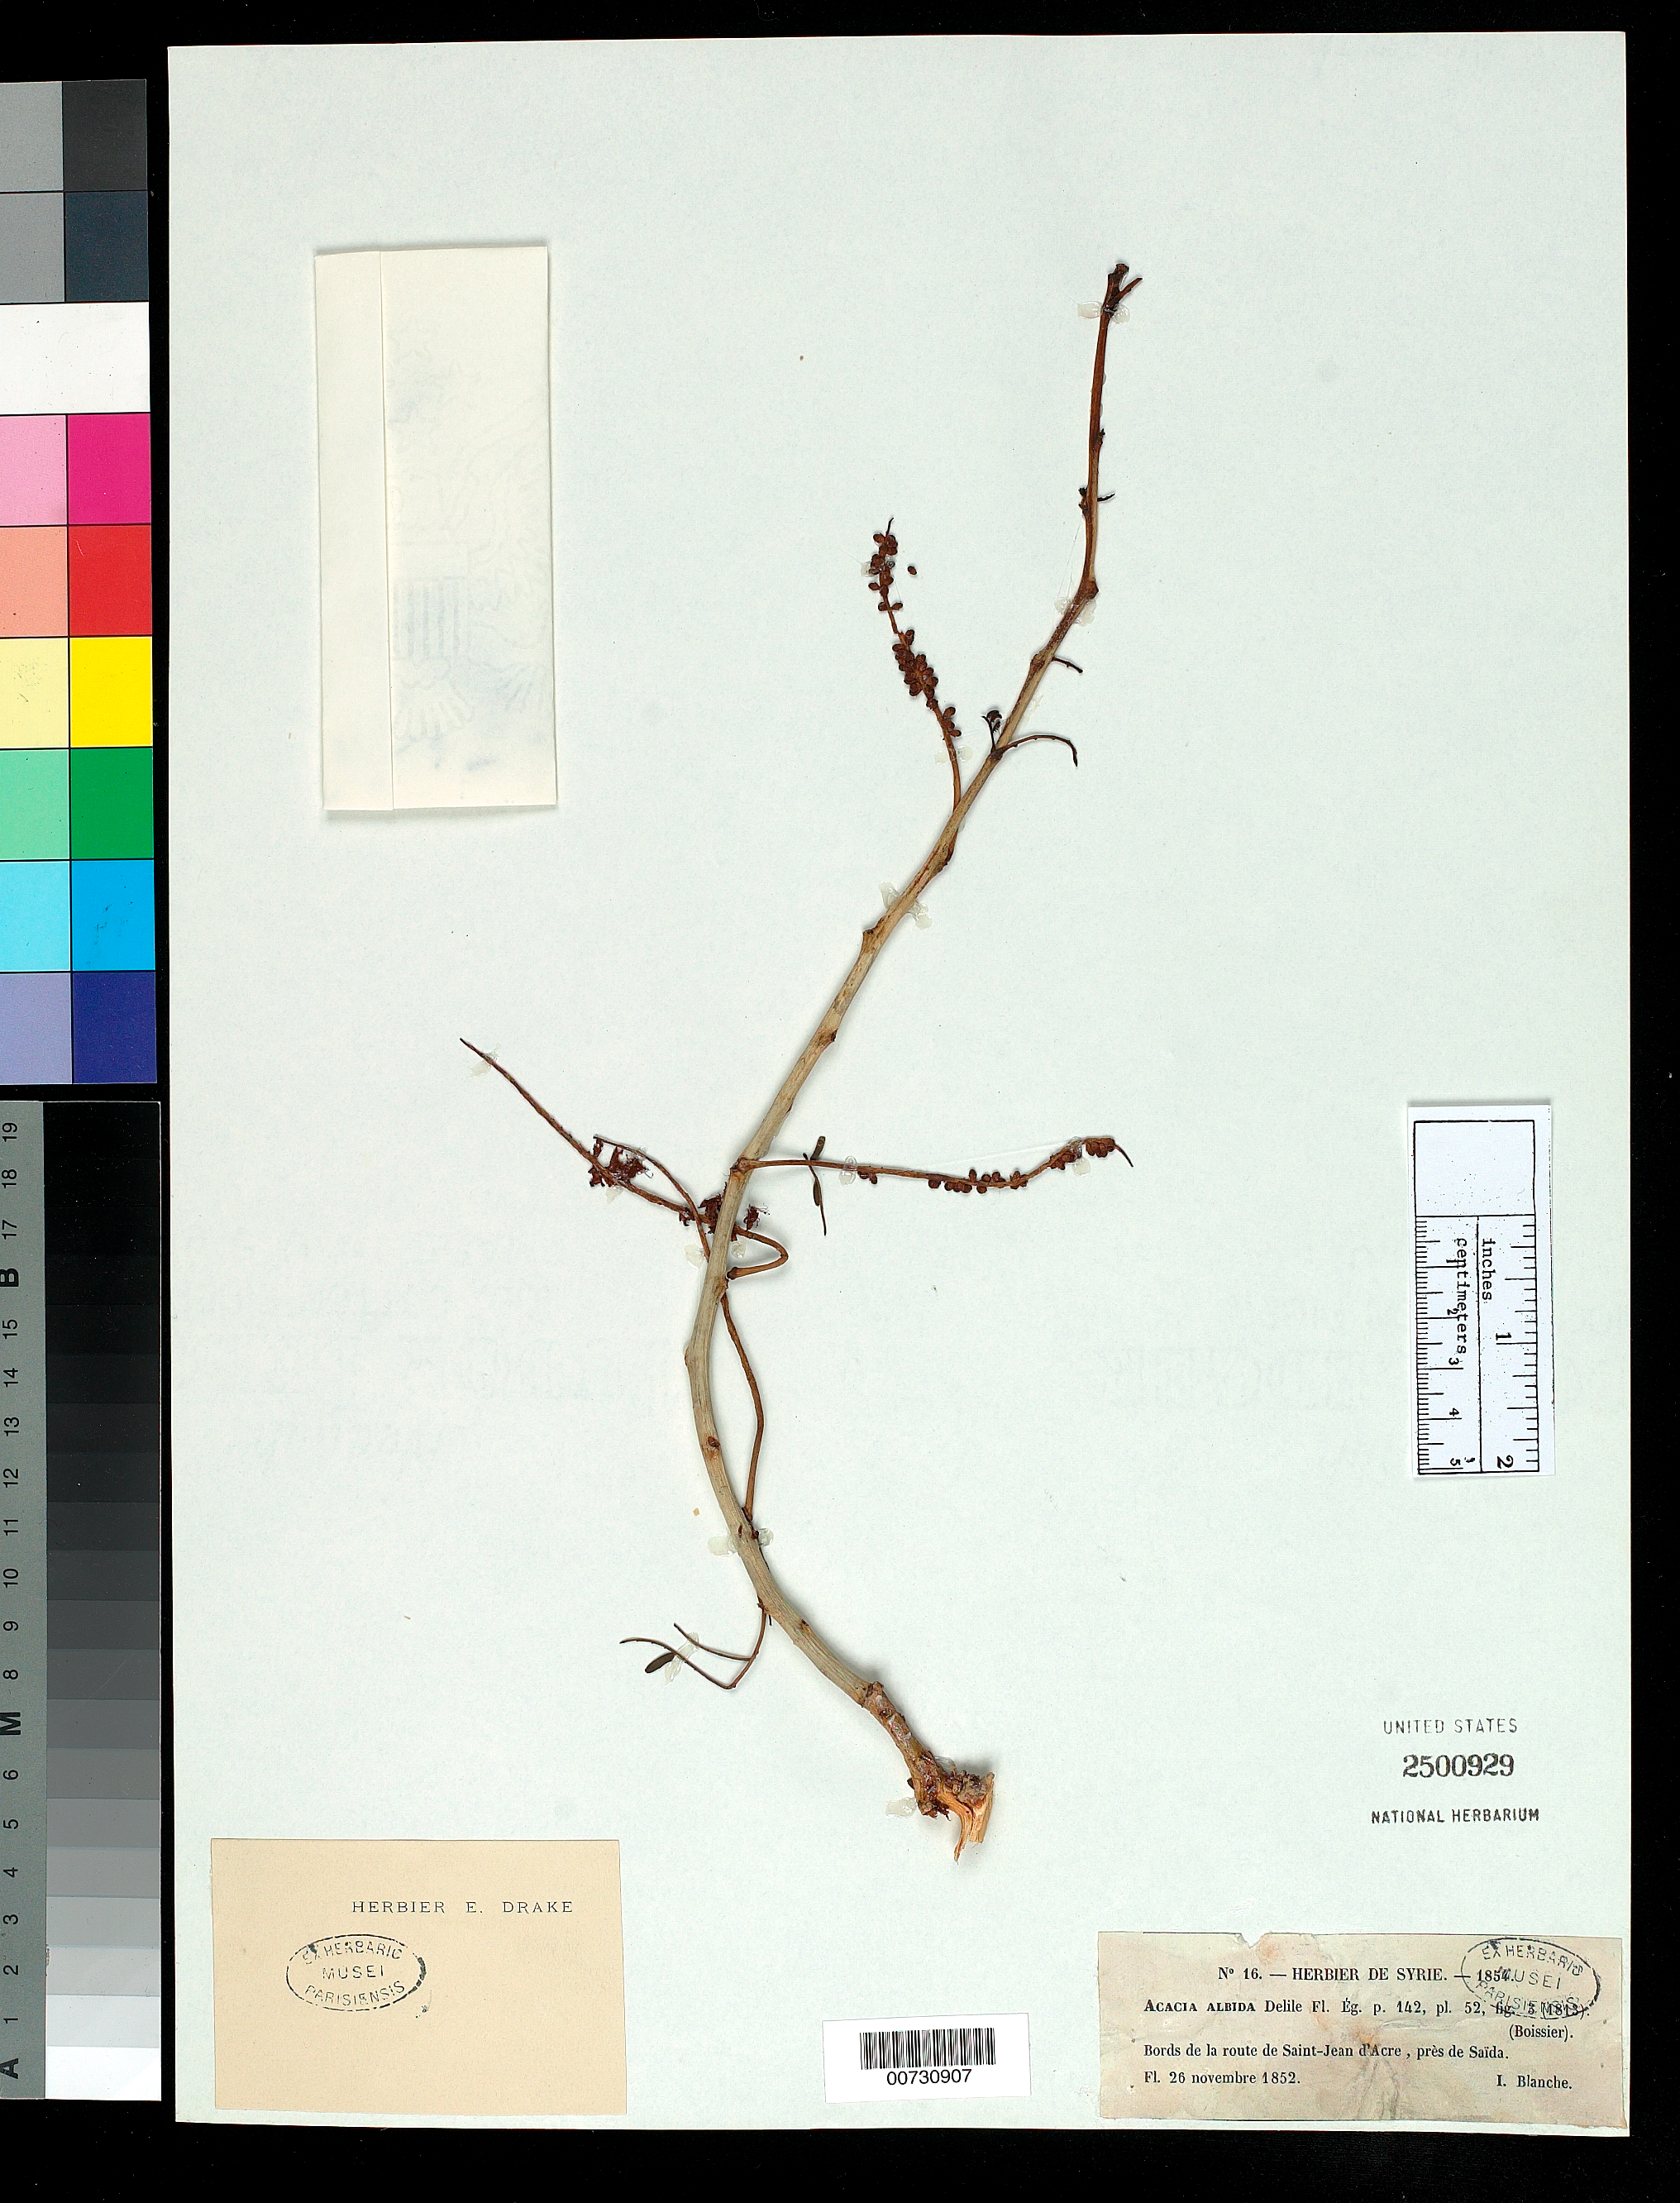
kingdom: Plantae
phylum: Tracheophyta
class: Magnoliopsida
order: Fabales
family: Fabaceae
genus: Faidherbia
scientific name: Faidherbia sp.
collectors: I. Blanche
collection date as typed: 26 novembre 1852.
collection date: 1852-11-26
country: Syria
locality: Bords de la route de Saint-Jean d'Acre, pres de Saida.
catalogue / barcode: US 2500929